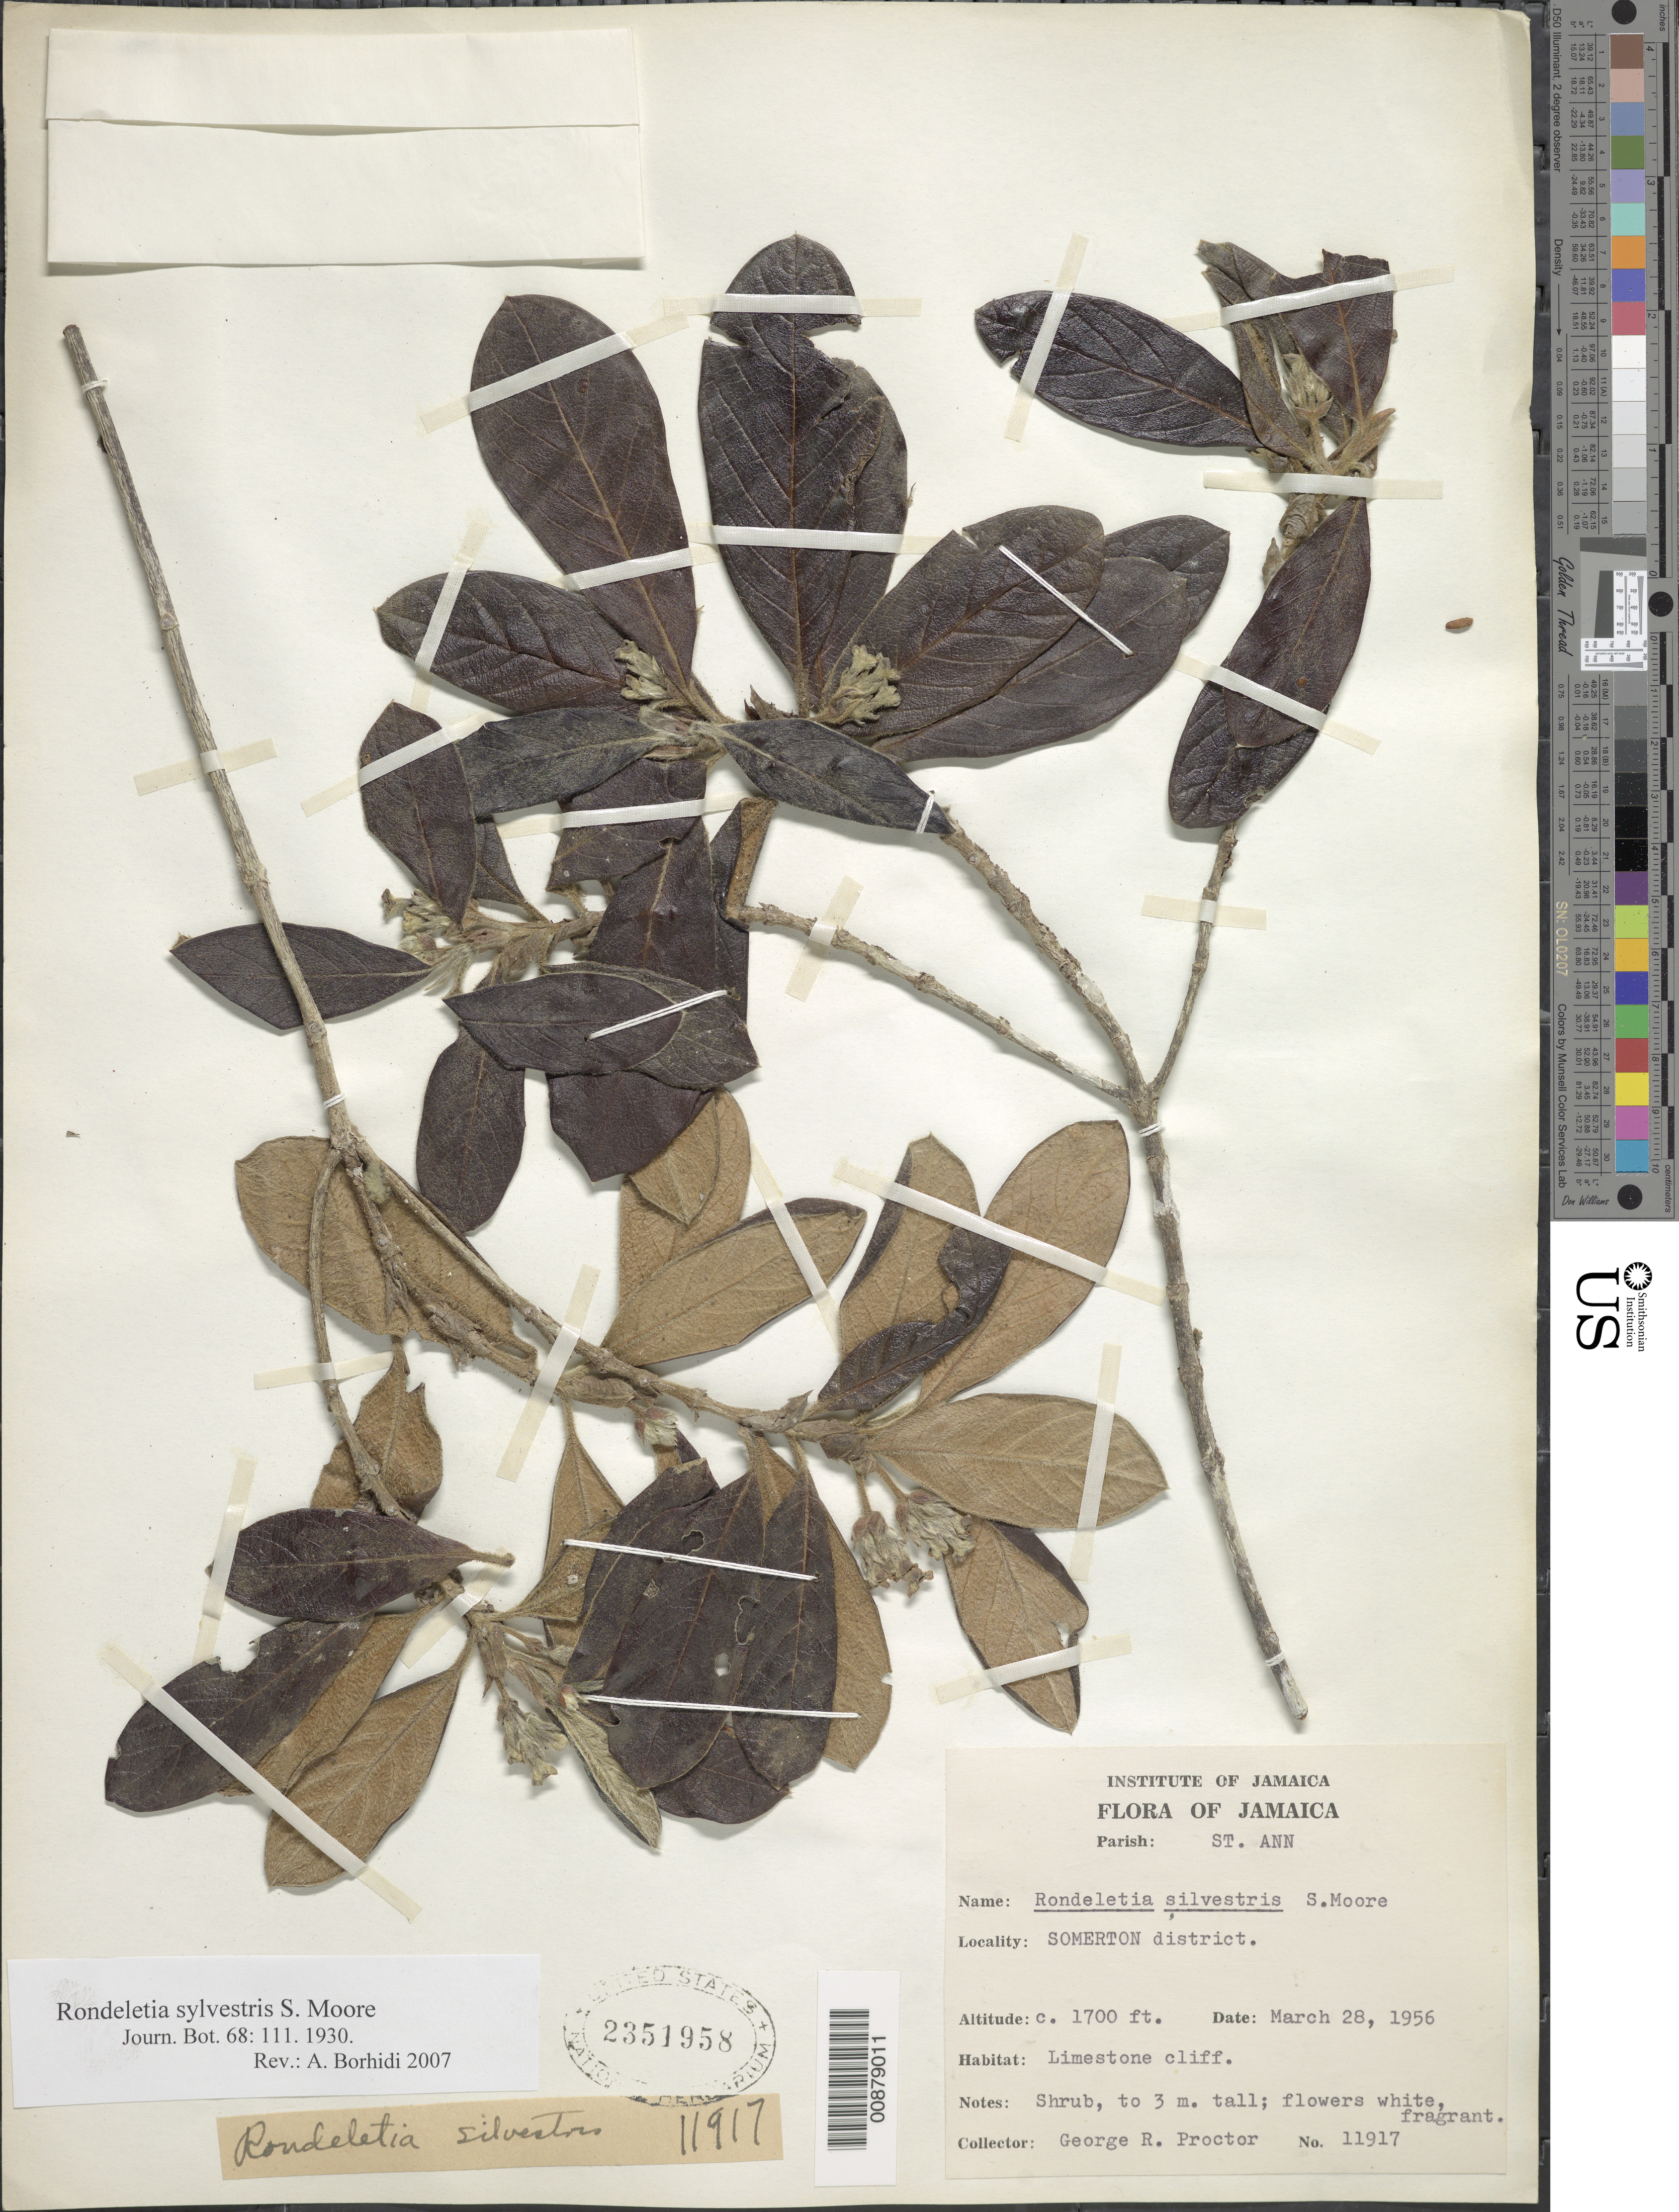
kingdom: Plantae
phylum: Tracheophyta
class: Magnoliopsida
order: Gentianales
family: Rubiaceae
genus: Rondeletia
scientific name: Rondeletia sylvestris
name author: S. Moore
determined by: Borhidi, Attila L.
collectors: G. R. Proctor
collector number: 11917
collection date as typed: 28 Mar 1956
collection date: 1956-03-28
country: Jamaica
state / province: Saint Ann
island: Jamaica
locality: Somerton District.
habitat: Limestone cliff.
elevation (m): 518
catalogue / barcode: US 2351958